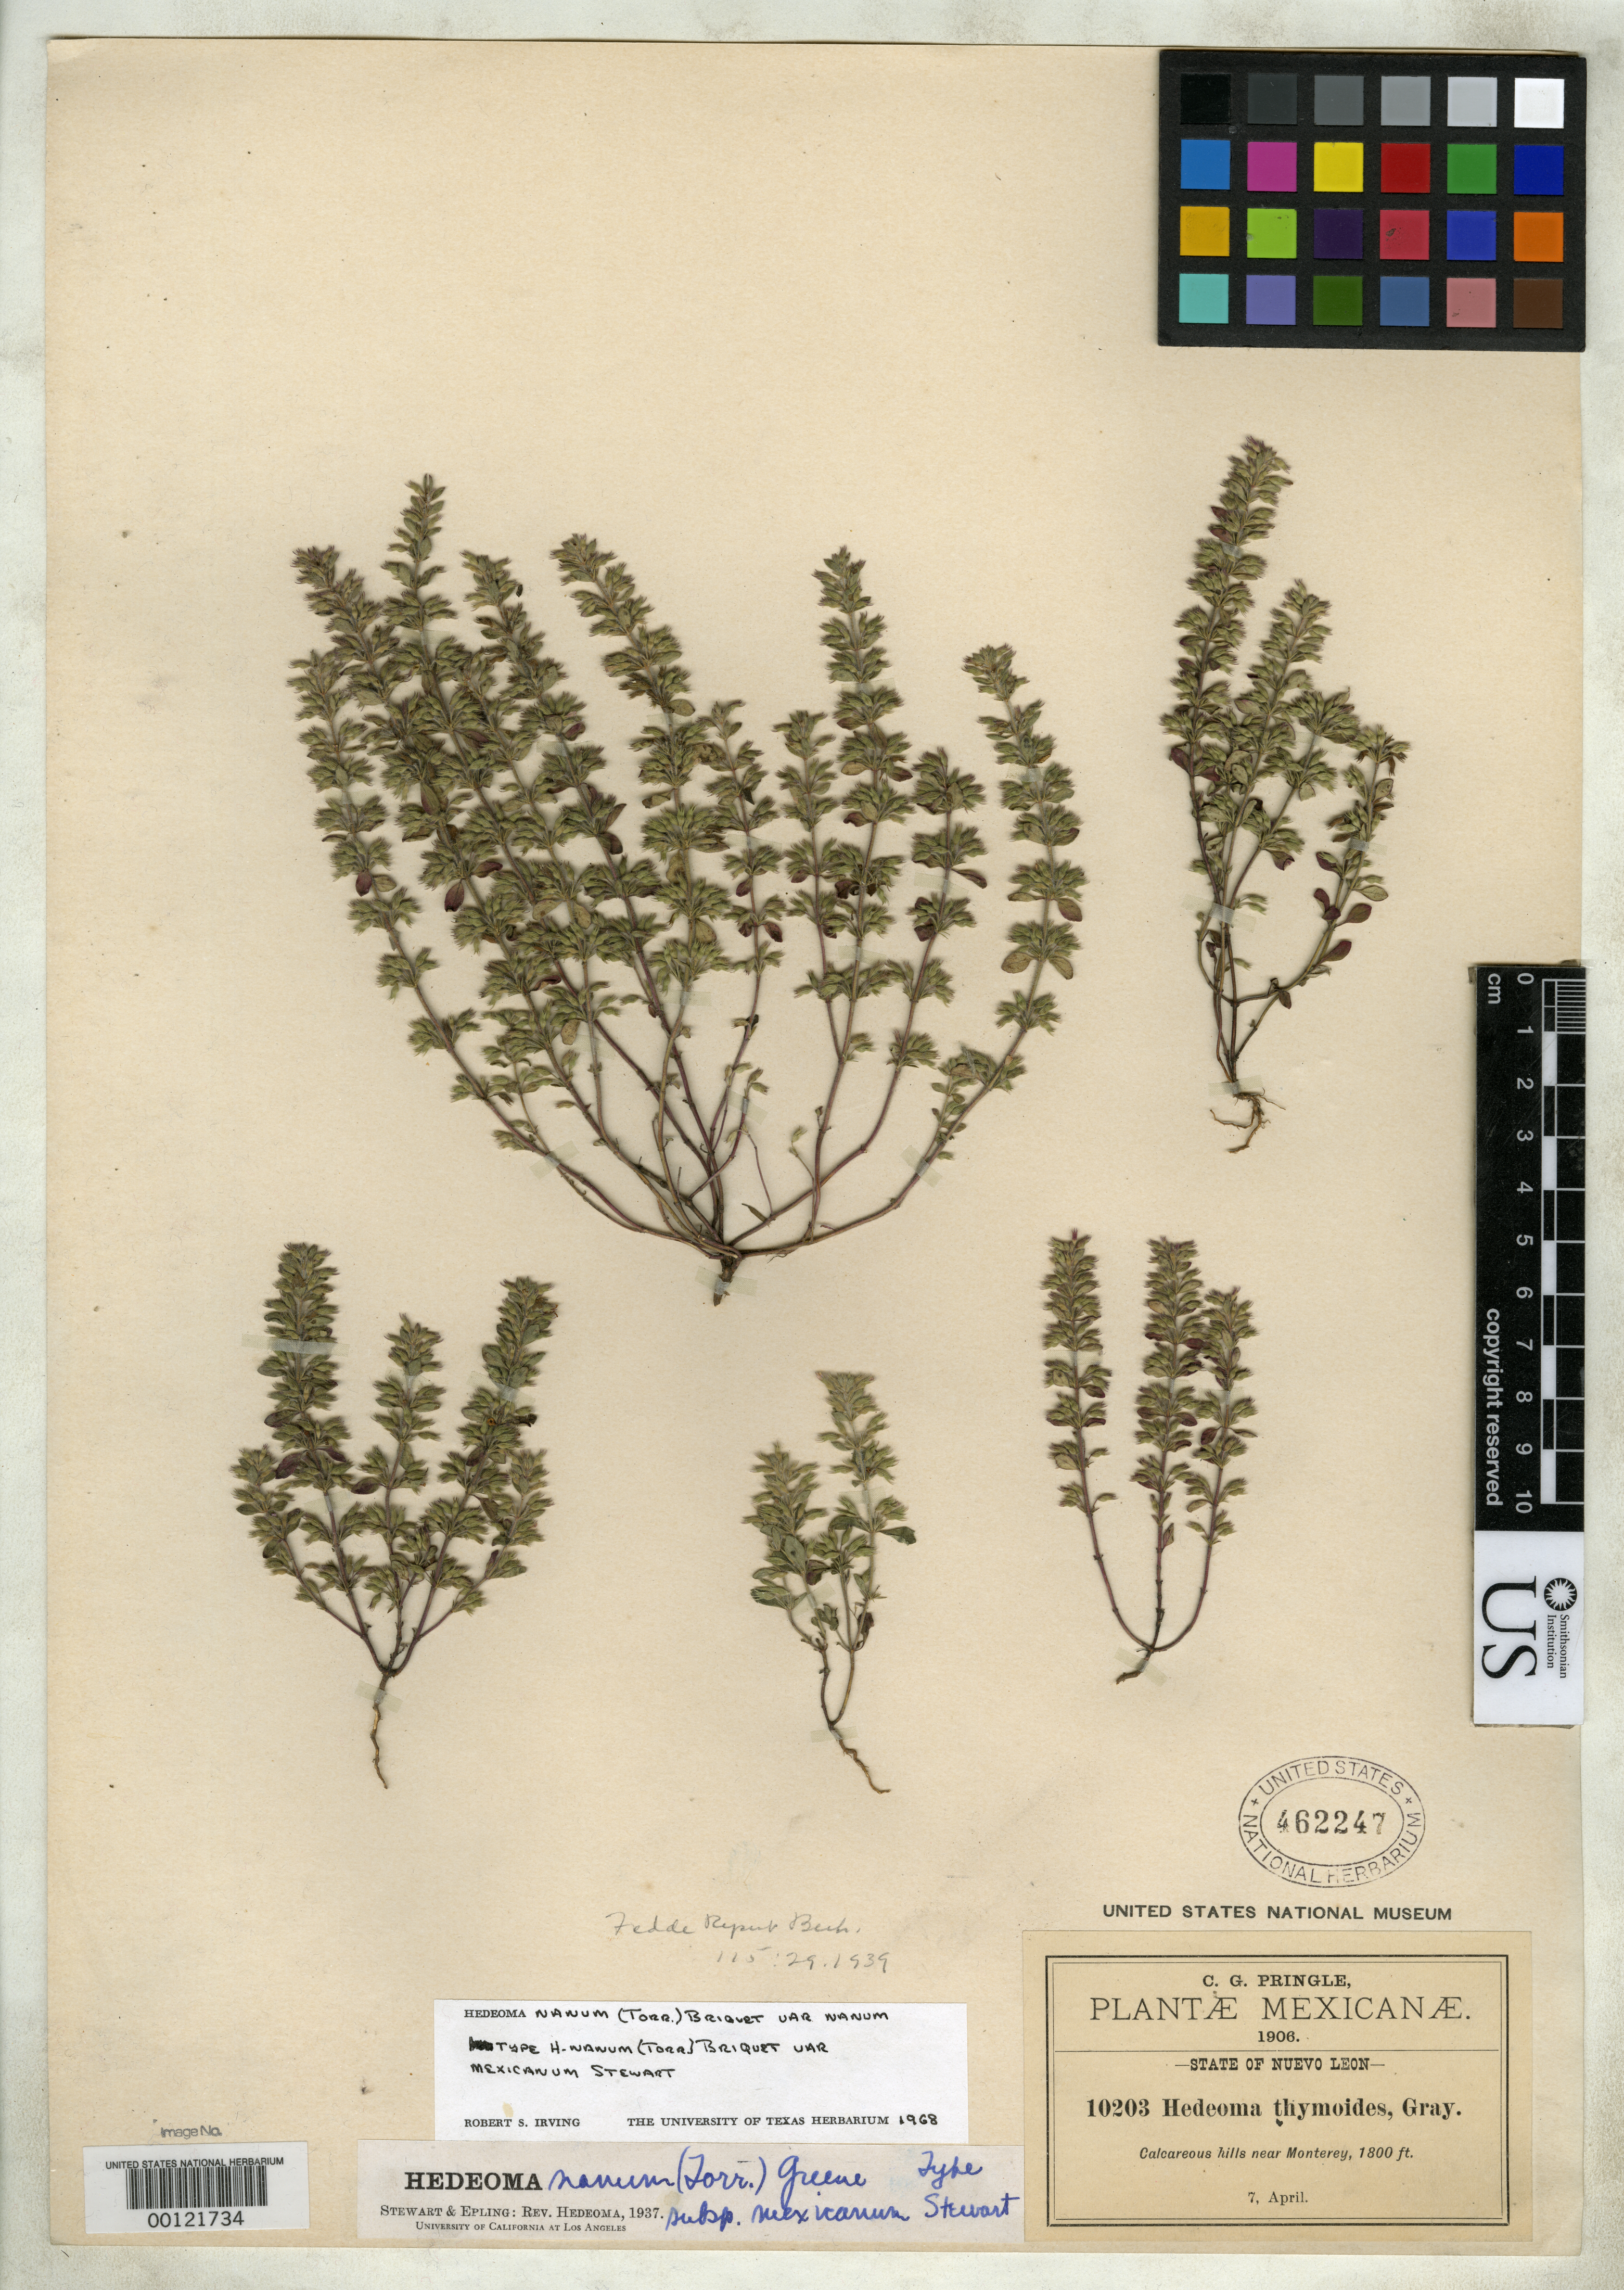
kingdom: Plantae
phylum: Tracheophyta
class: Magnoliopsida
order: Lamiales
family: Lamiaceae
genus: Hedeoma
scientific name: Hedeoma nana subsp. mexicana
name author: W.S. Stewart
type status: Holotype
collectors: C. G. Pringle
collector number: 10203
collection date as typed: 07 Apr 1906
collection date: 1906-04-07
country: Mexico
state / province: Nuevo León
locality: Hills near Monterrey.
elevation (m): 549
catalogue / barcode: US 462247